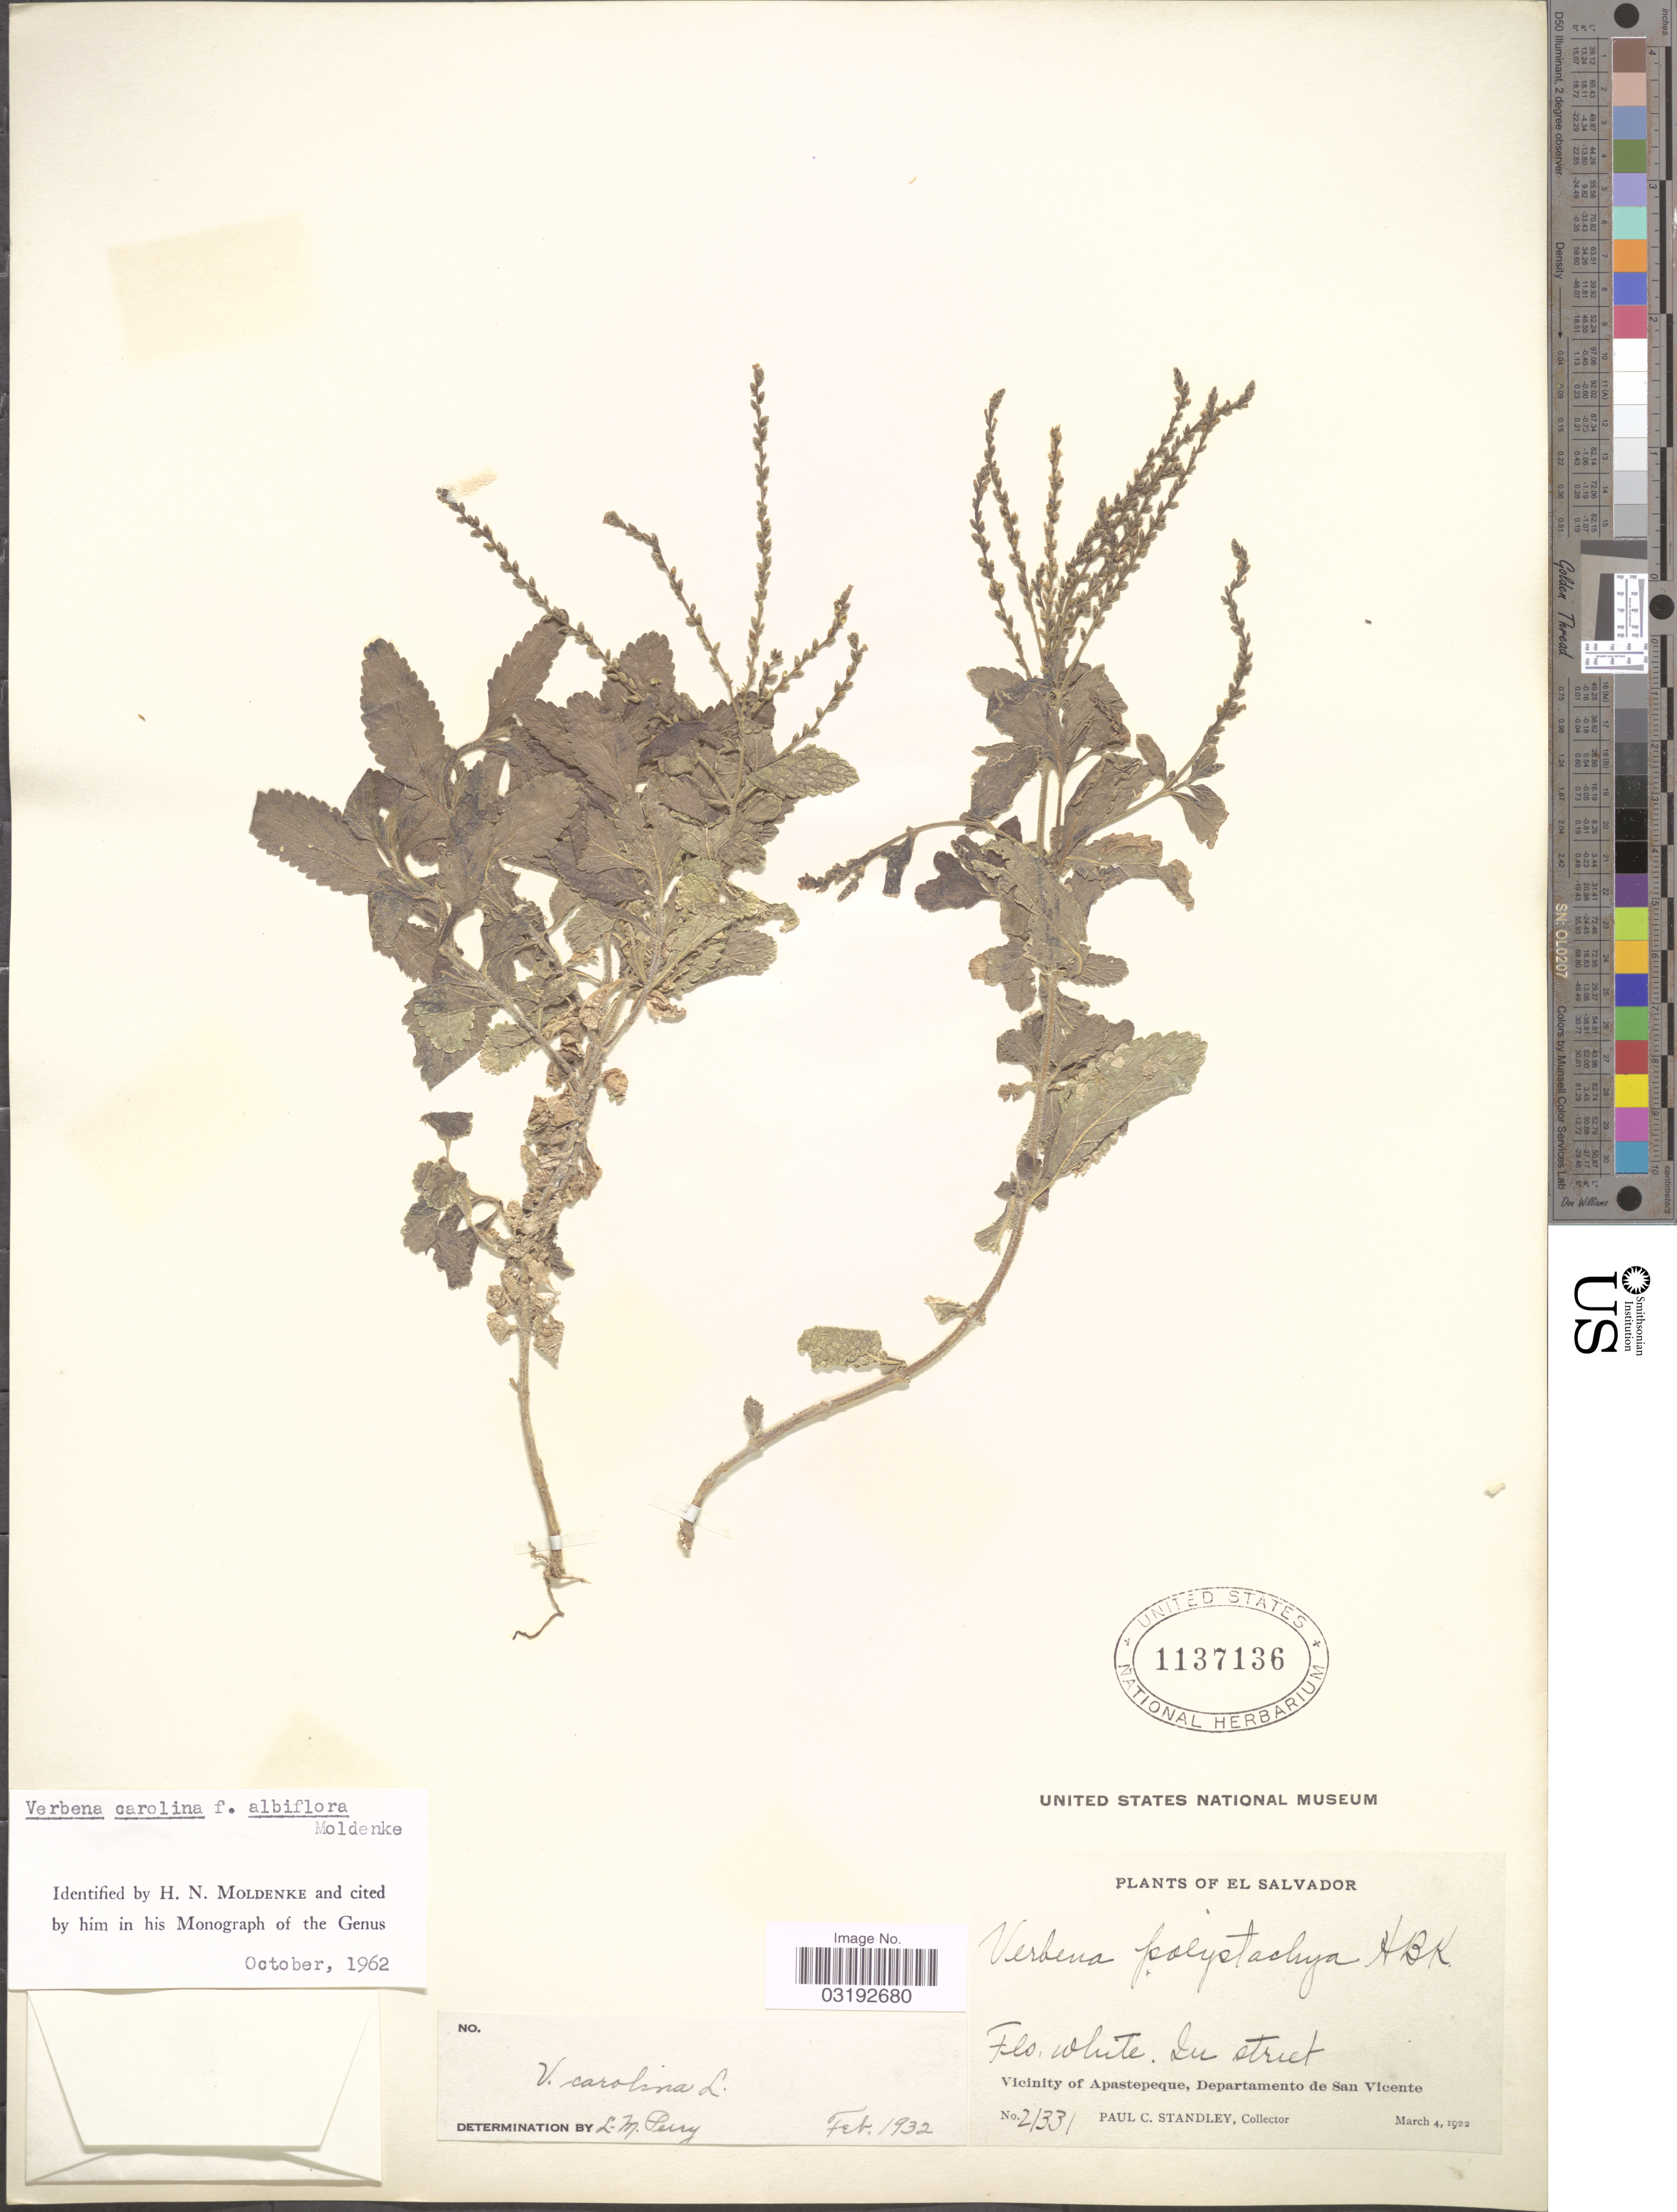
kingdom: Plantae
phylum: Tracheophyta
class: Magnoliopsida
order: Lamiales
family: Verbenaceae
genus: Verbena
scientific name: Verbena carolina f. albiflora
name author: Moldenke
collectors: P. C. Standley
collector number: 21331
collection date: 1922-03-04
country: El Salvador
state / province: San Vincente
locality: Vicinity of Apastepeque, Departamento de San Vicente.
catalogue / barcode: US 1137136